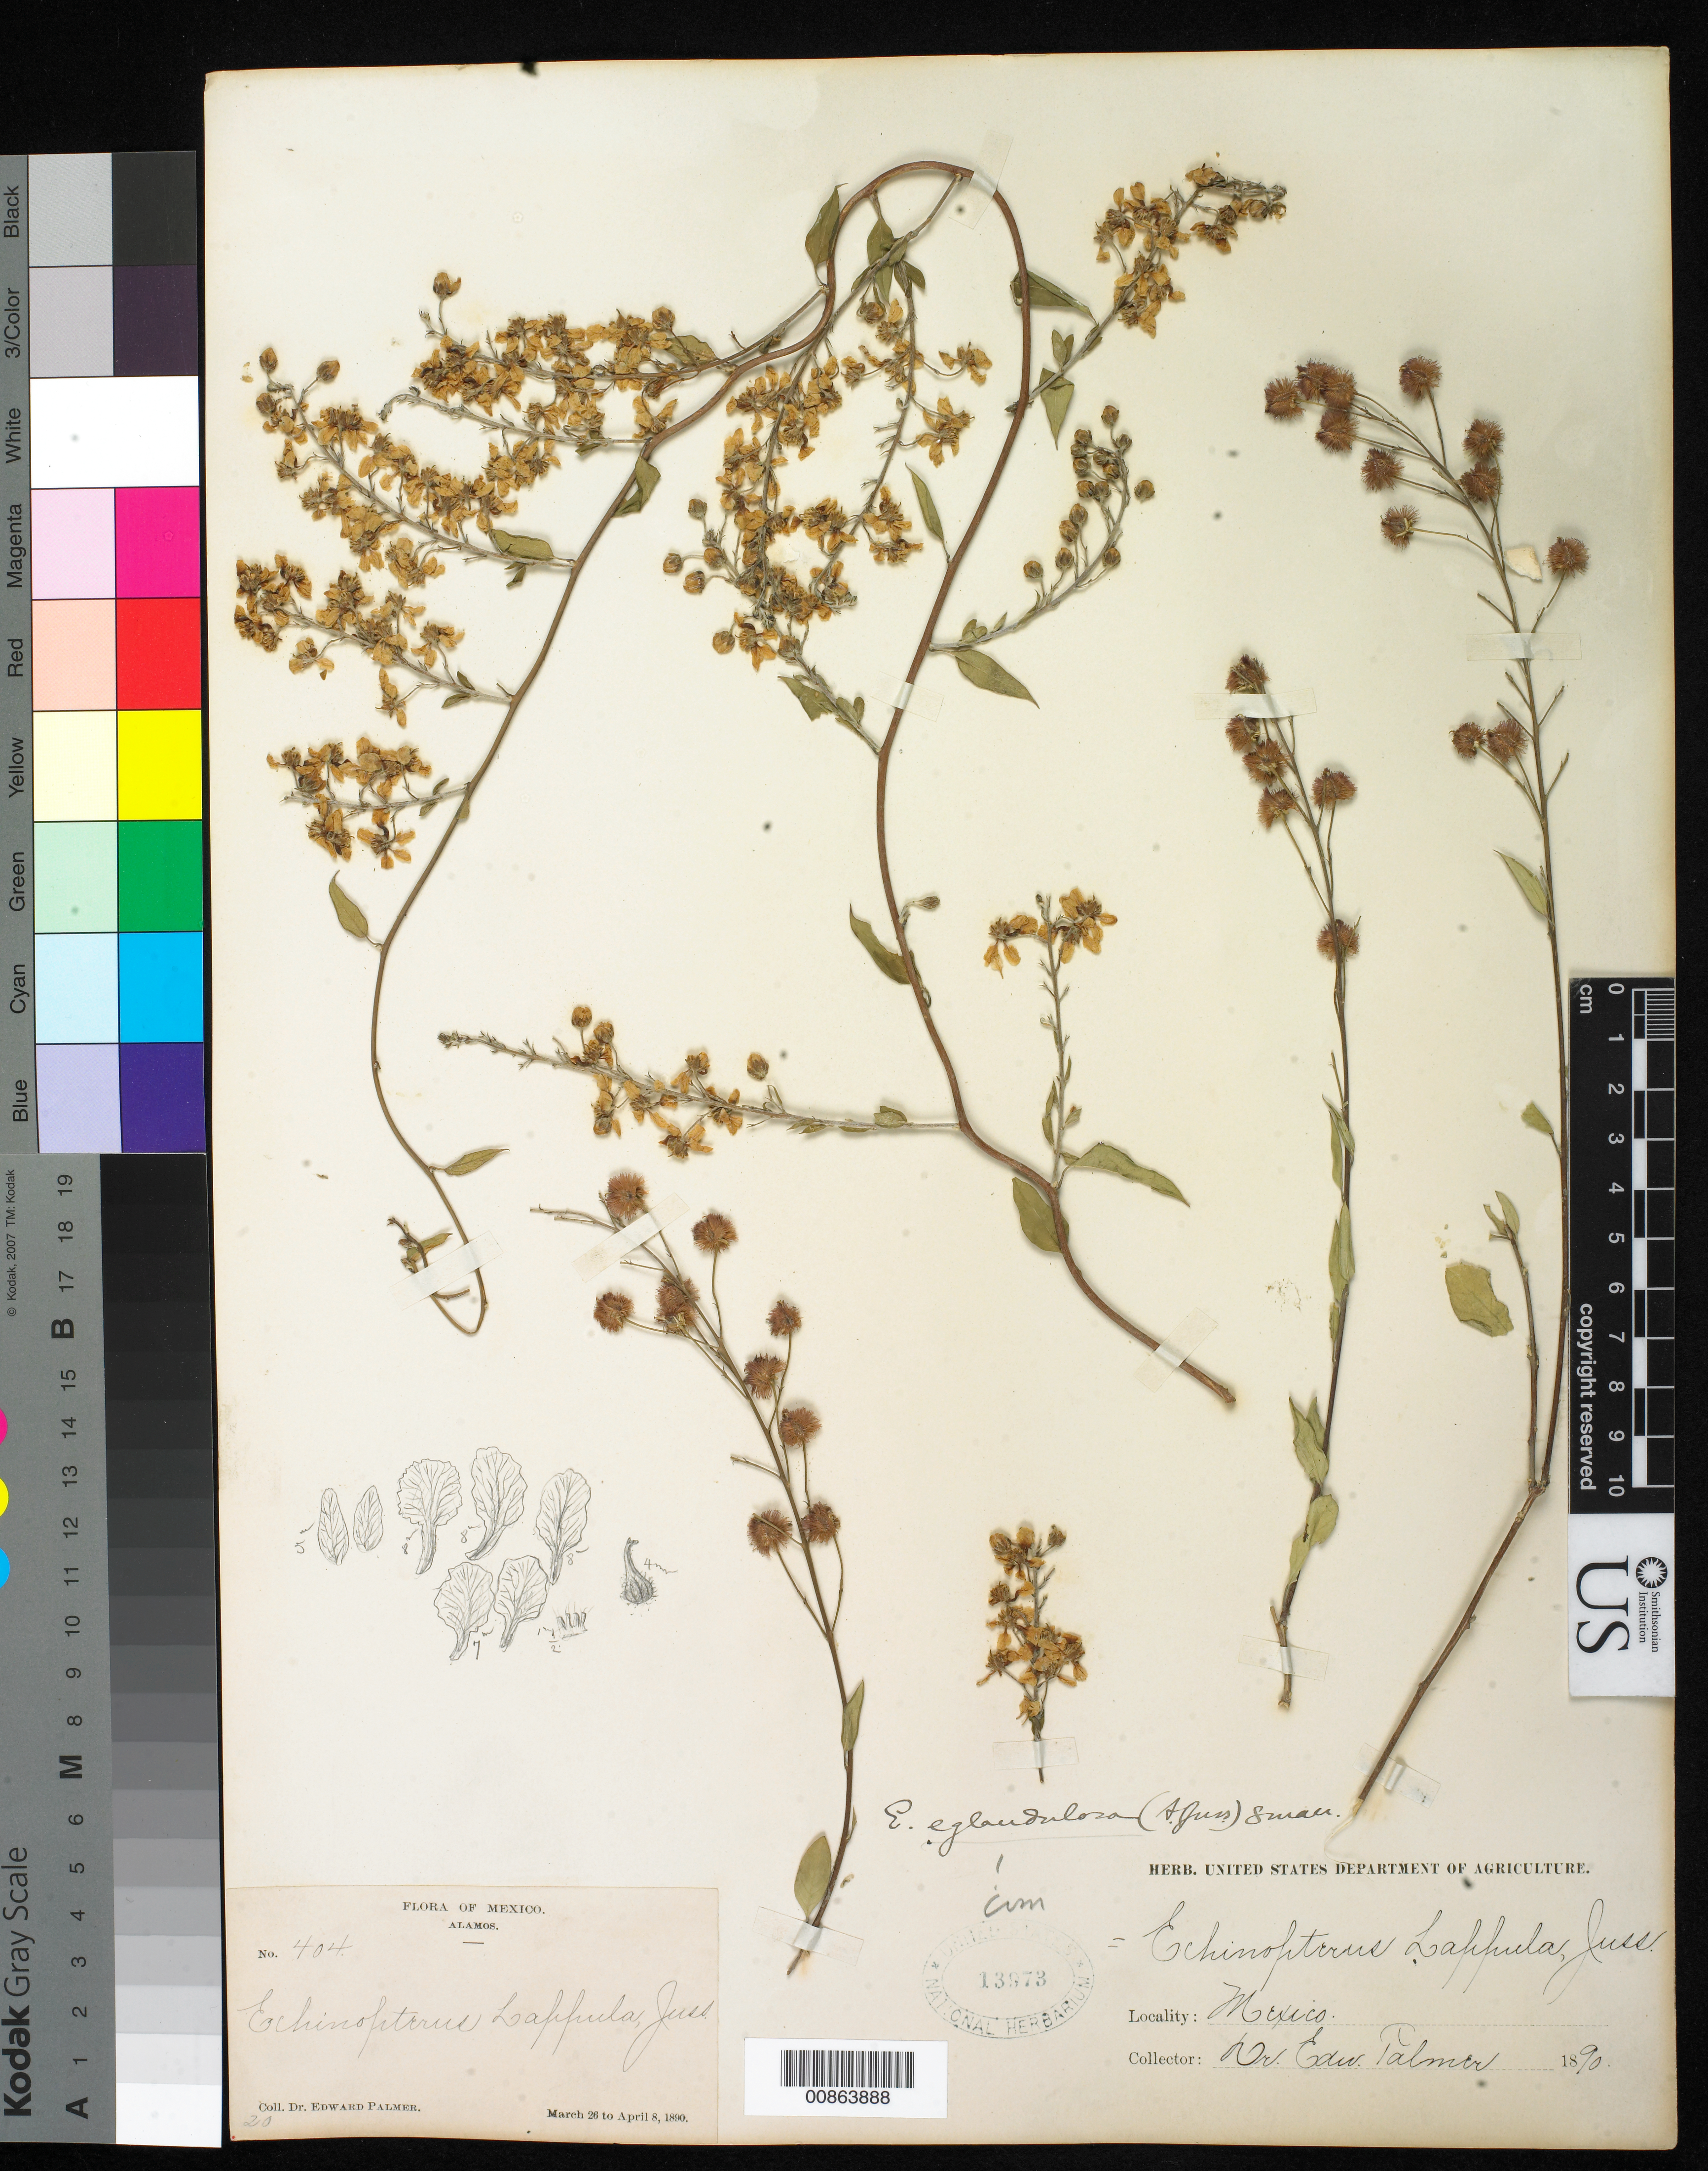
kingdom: Plantae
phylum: Tracheophyta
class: Magnoliopsida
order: Malpighiales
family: Malpighiaceae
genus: Echinopterys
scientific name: Echinopterys eglandulosa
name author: (A. Juss.) Small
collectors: E. Palmer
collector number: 404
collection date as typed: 26 Mar 1890 to 08 Apr 1890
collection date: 1890-03-26/1890-04-08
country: Mexico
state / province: Sonora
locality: Alamos, Sonora.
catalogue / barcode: US 13973